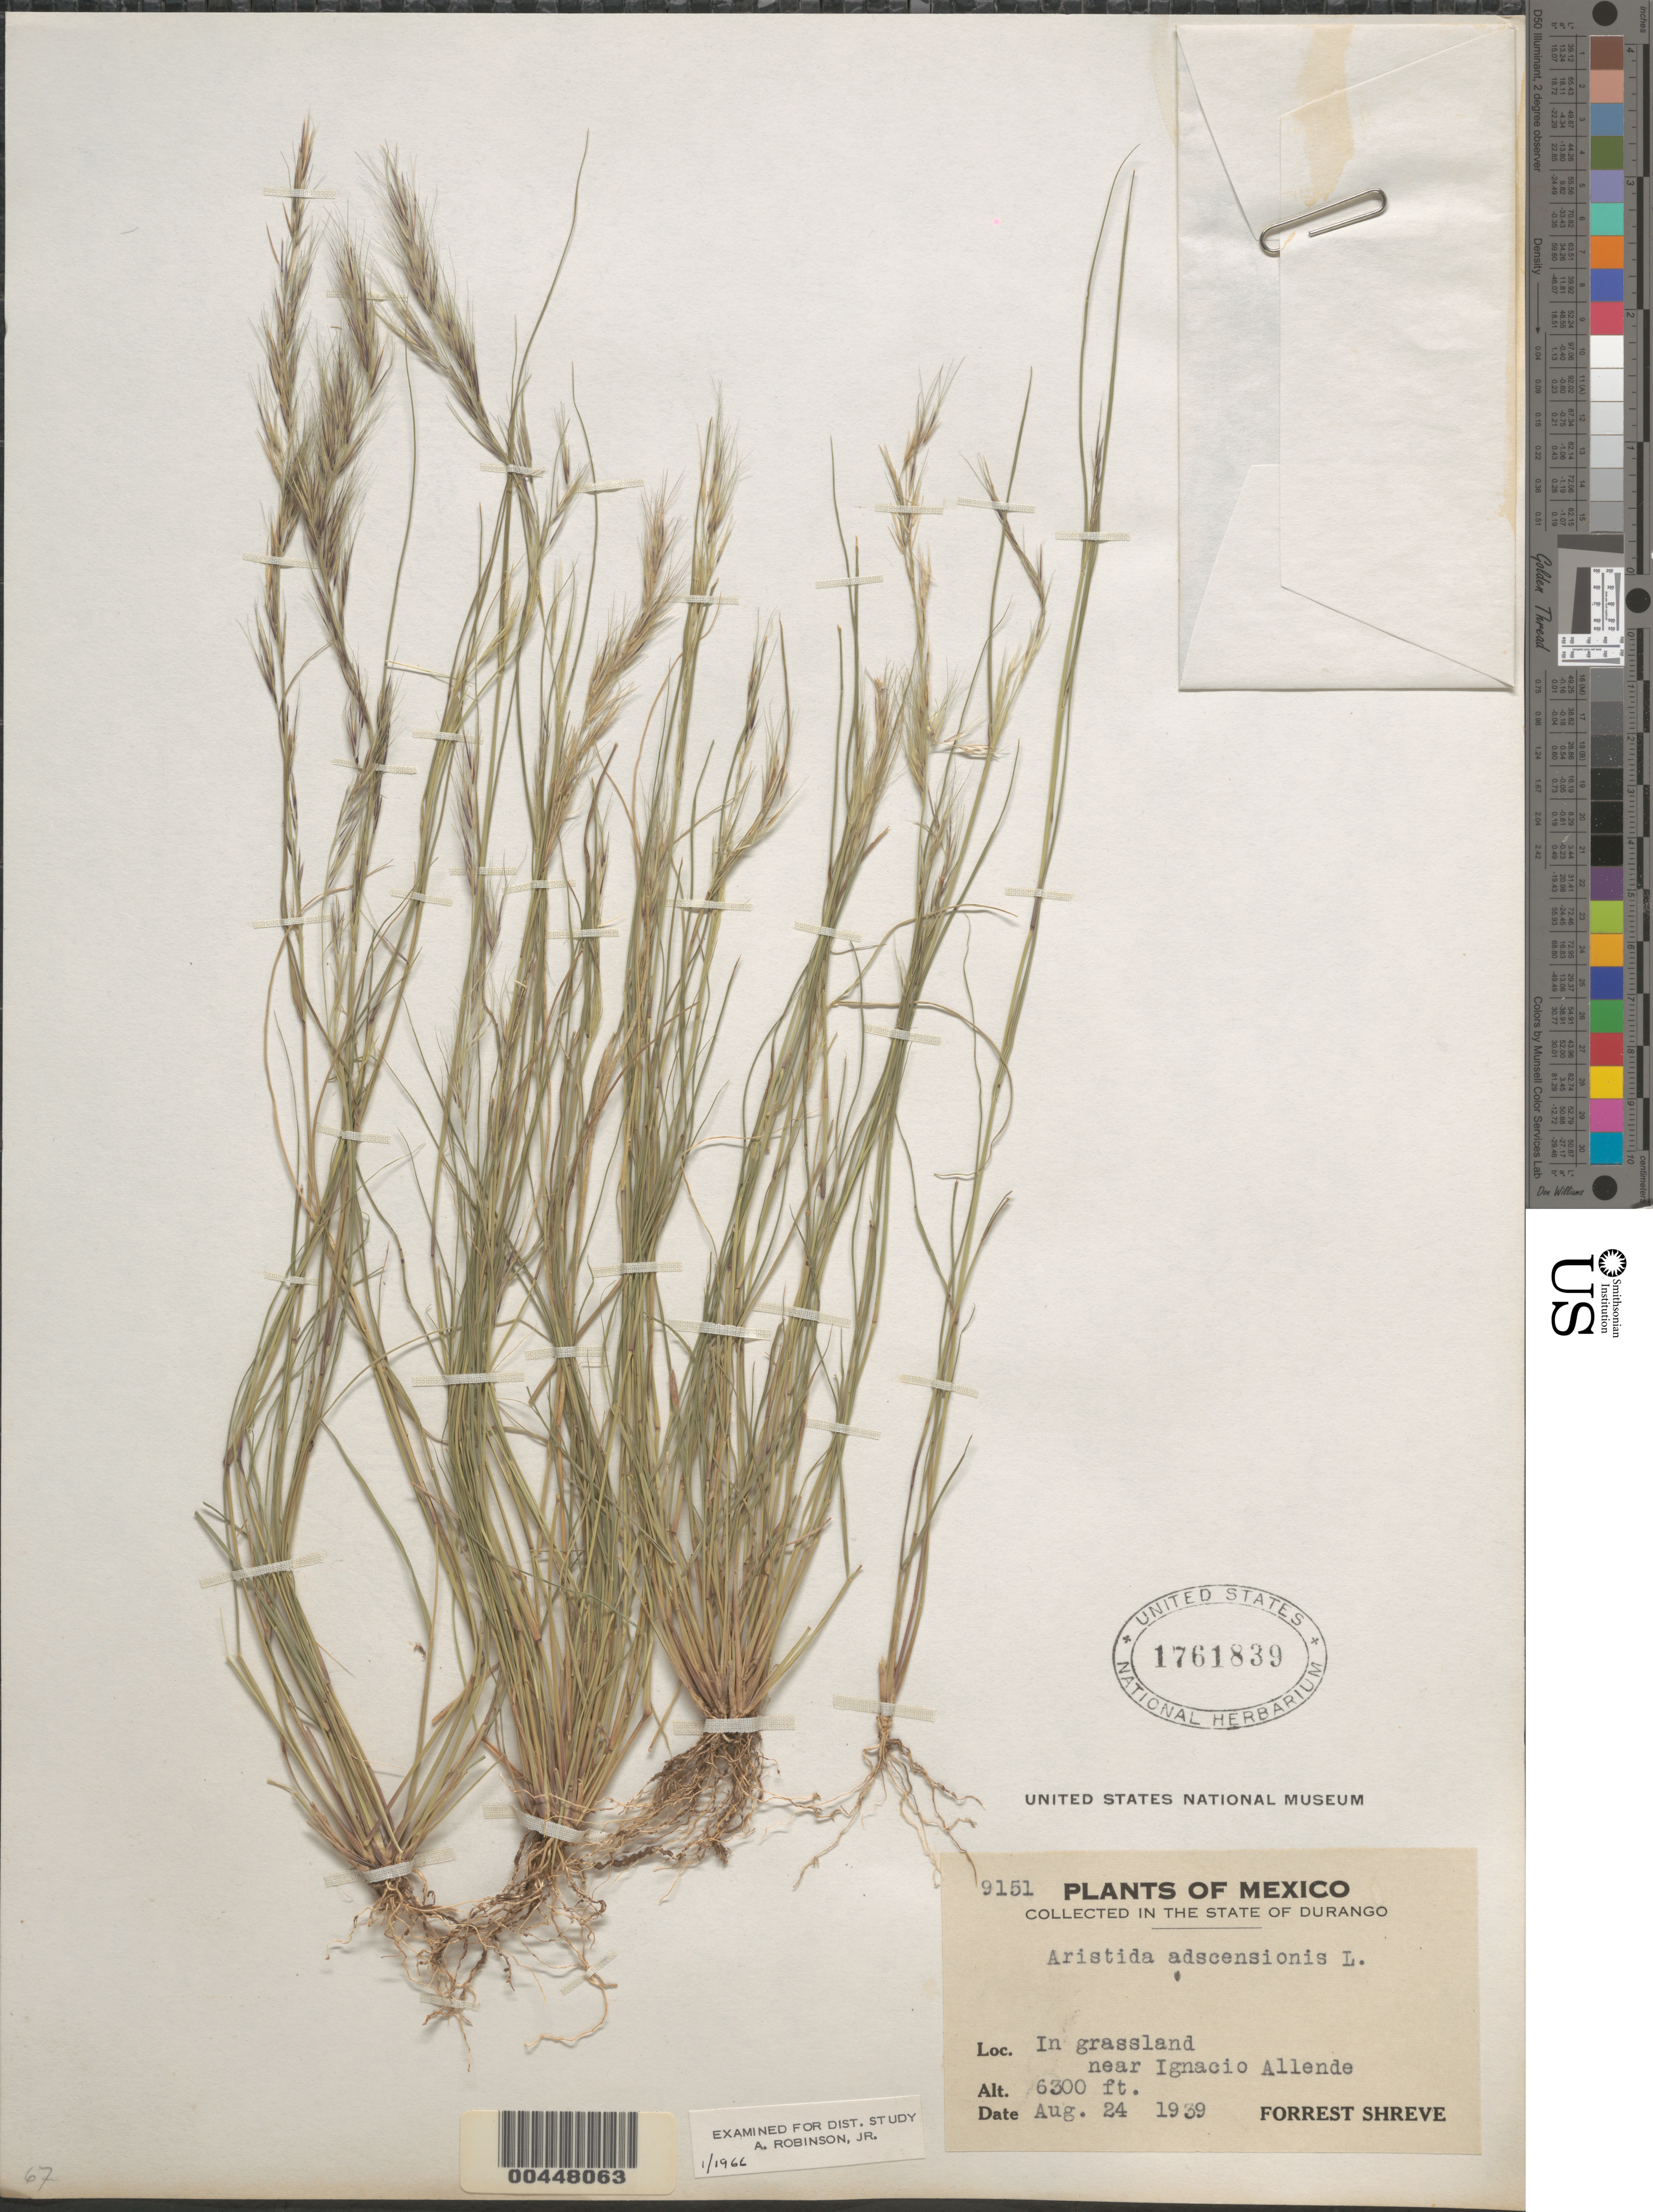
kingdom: Plantae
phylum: Tracheophyta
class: Liliopsida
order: Poales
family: Poaceae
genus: Aristida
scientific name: Aristida adscensionis var. adscensionis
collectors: F. Shreve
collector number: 9151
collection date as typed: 24 Aug 1939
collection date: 1939-08-24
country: Mexico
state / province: Durango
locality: Near Ignacio Allende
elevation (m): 1920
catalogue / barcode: US 1761839